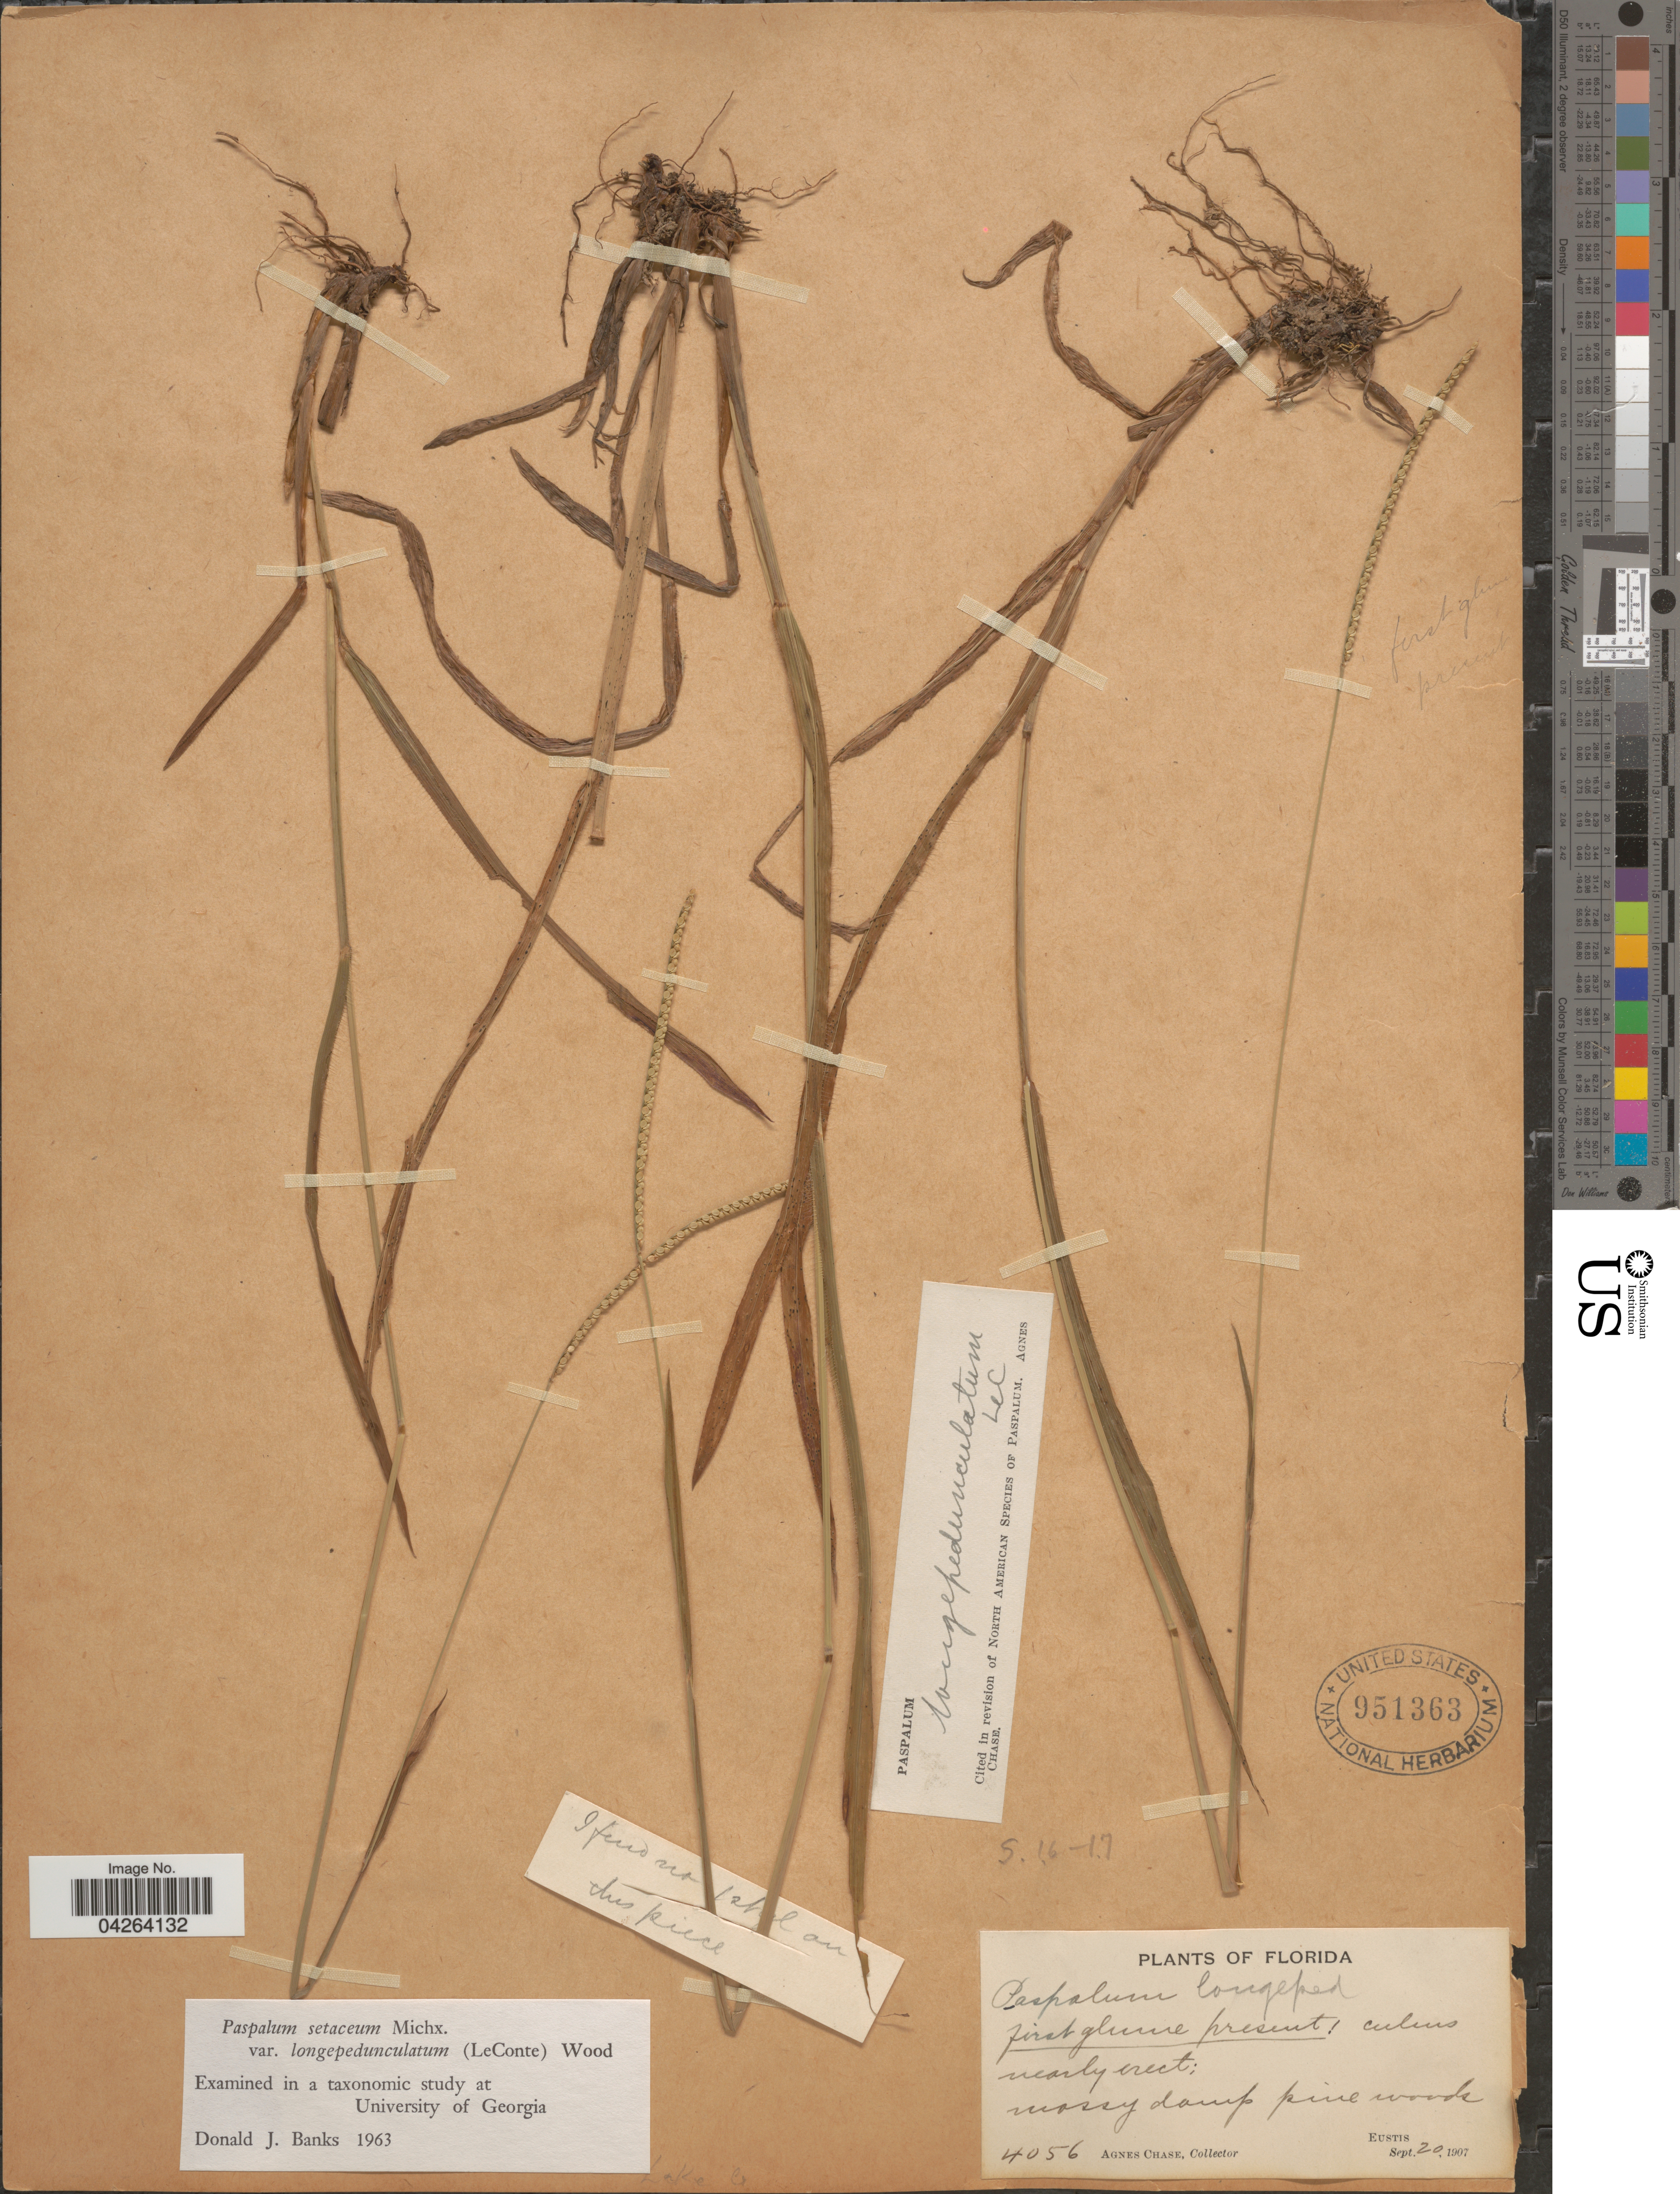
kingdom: Plantae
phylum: Tracheophyta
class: Liliopsida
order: Poales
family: Poaceae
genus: Paspalum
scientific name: Paspalum setaceum var. longipedunculatum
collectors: A. Chase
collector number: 4056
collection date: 1907-09-20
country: United States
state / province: Florida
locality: Marshy damp pine woods. Eustis. Lake Co.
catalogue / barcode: US 951363